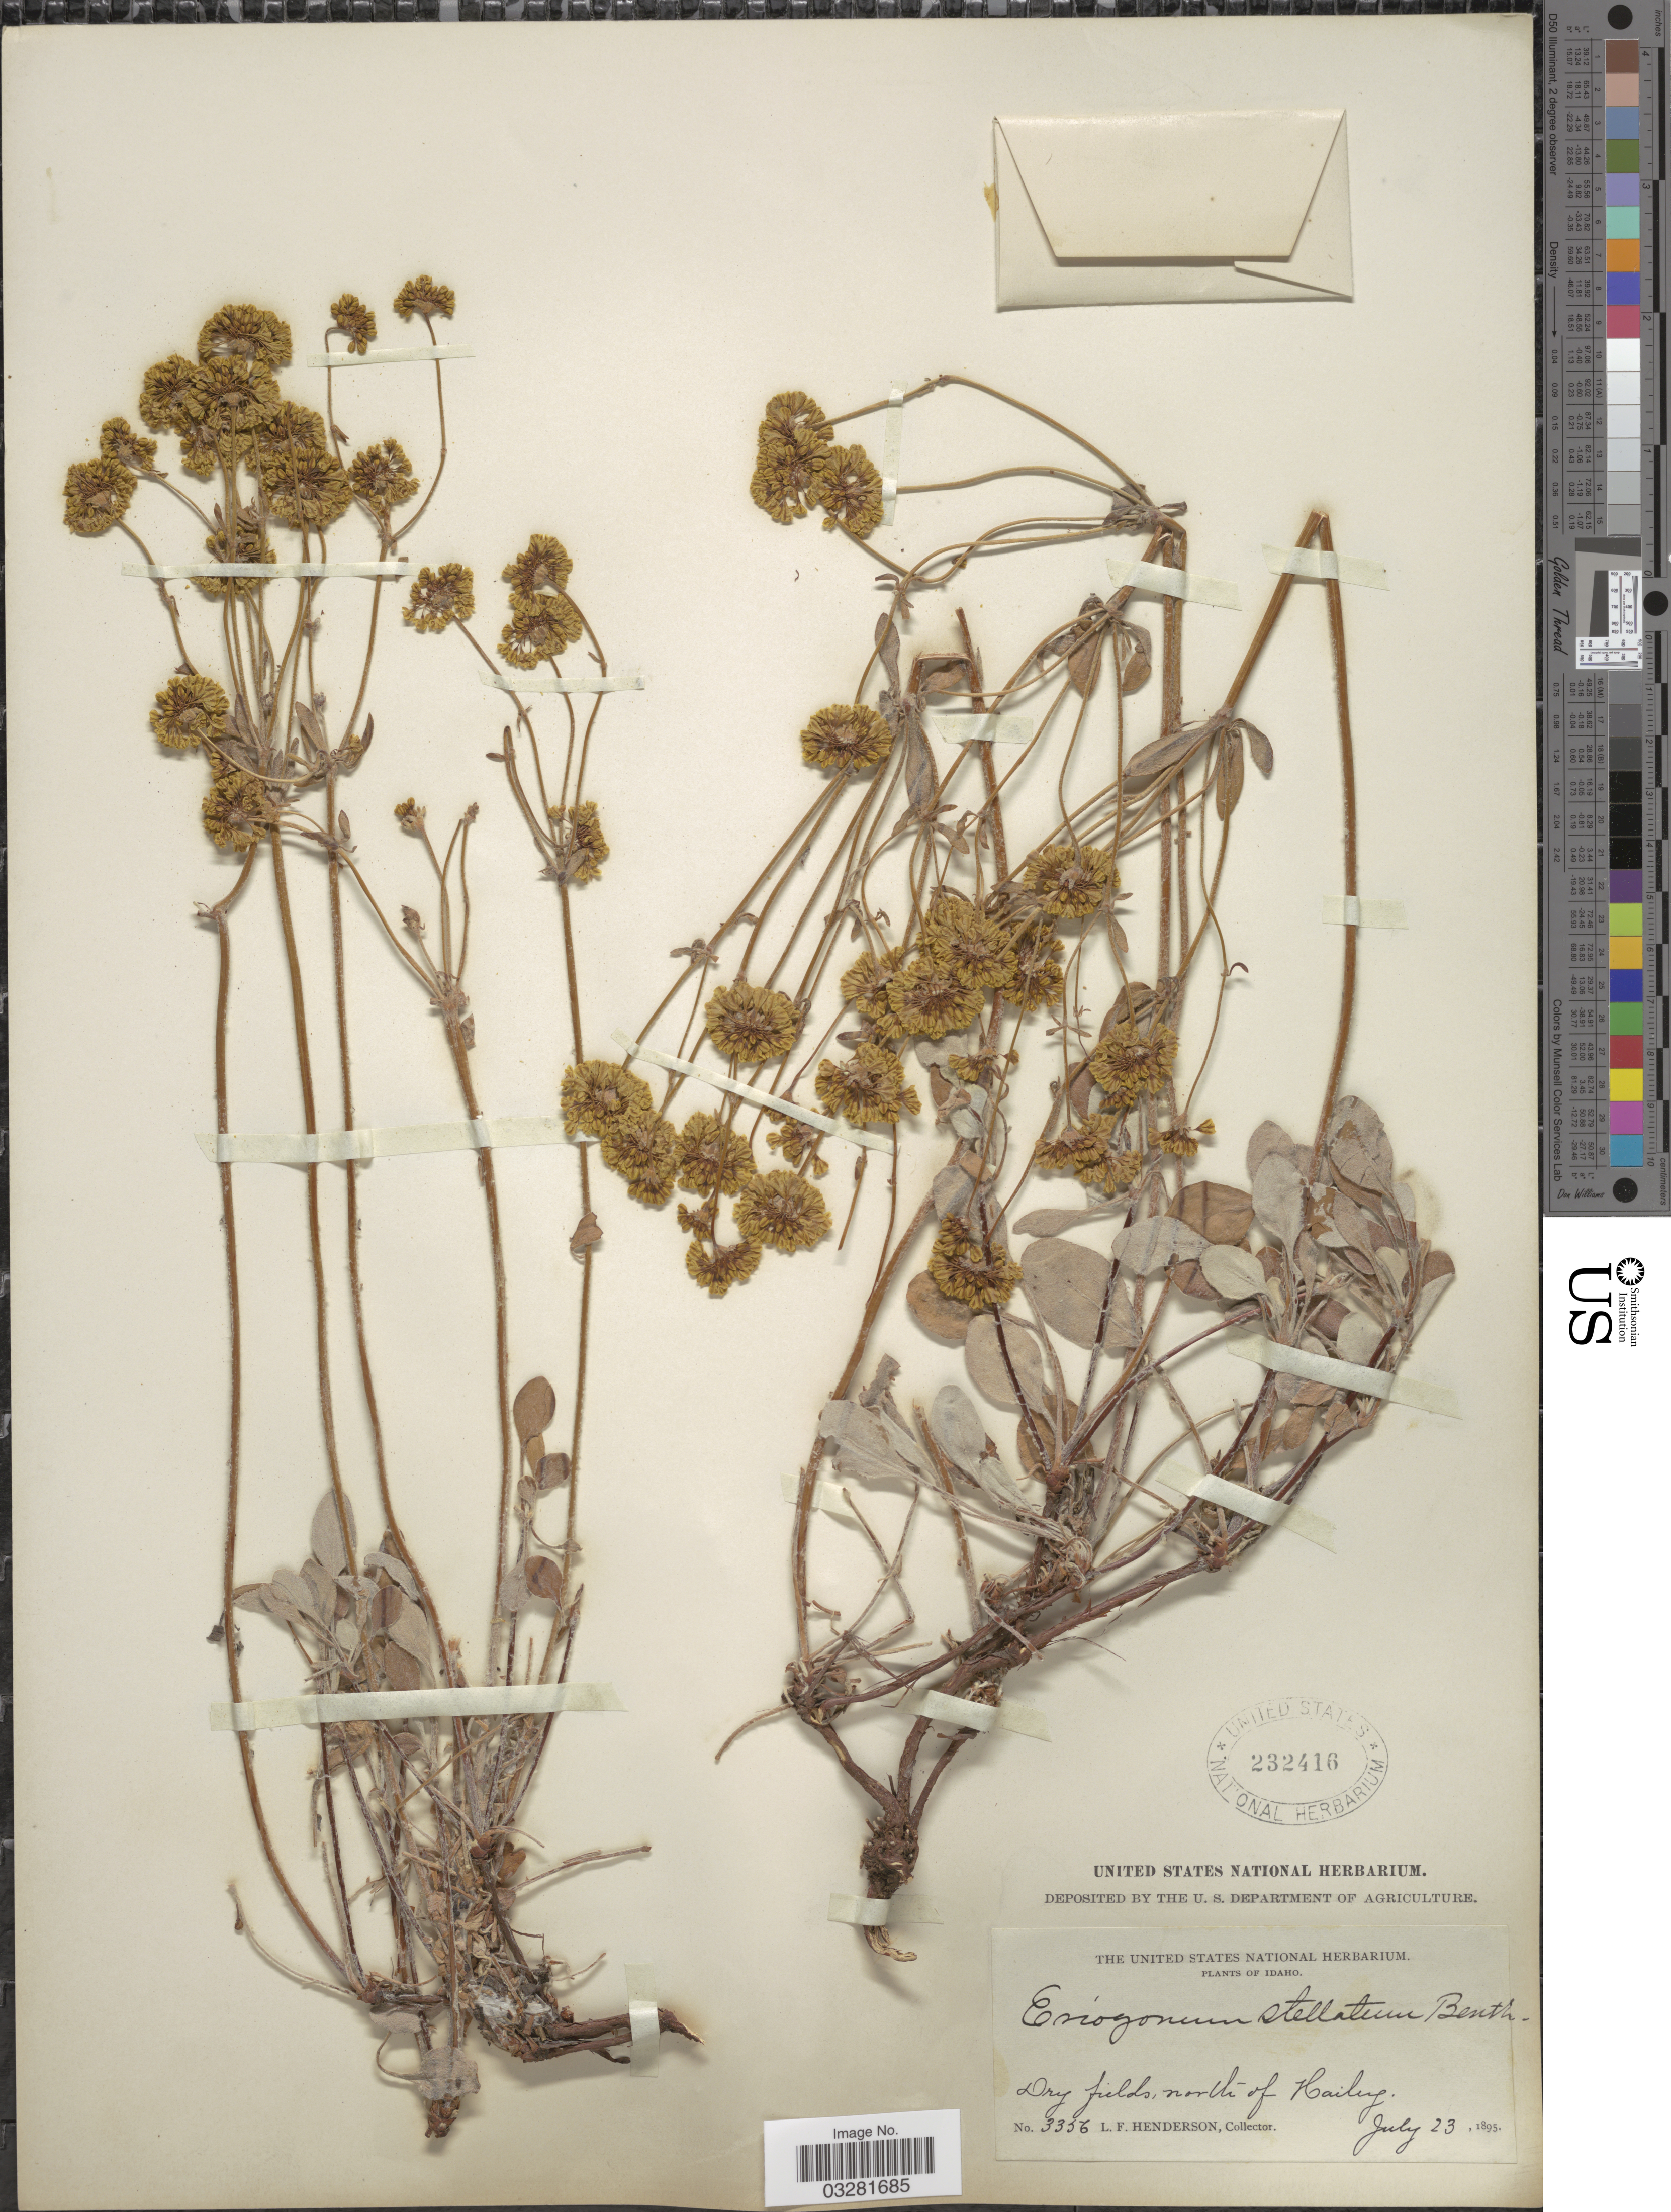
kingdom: Plantae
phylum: Tracheophyta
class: Magnoliopsida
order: Caryophyllales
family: Polygonaceae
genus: Eriogonum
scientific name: Eriogonum umbellatum var. stellatum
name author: (Benth.) M.E. Jones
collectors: L. Henderson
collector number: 3356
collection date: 1895-07-23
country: United States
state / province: Idaho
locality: Dry fields, north of Hailey.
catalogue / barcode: US 232416